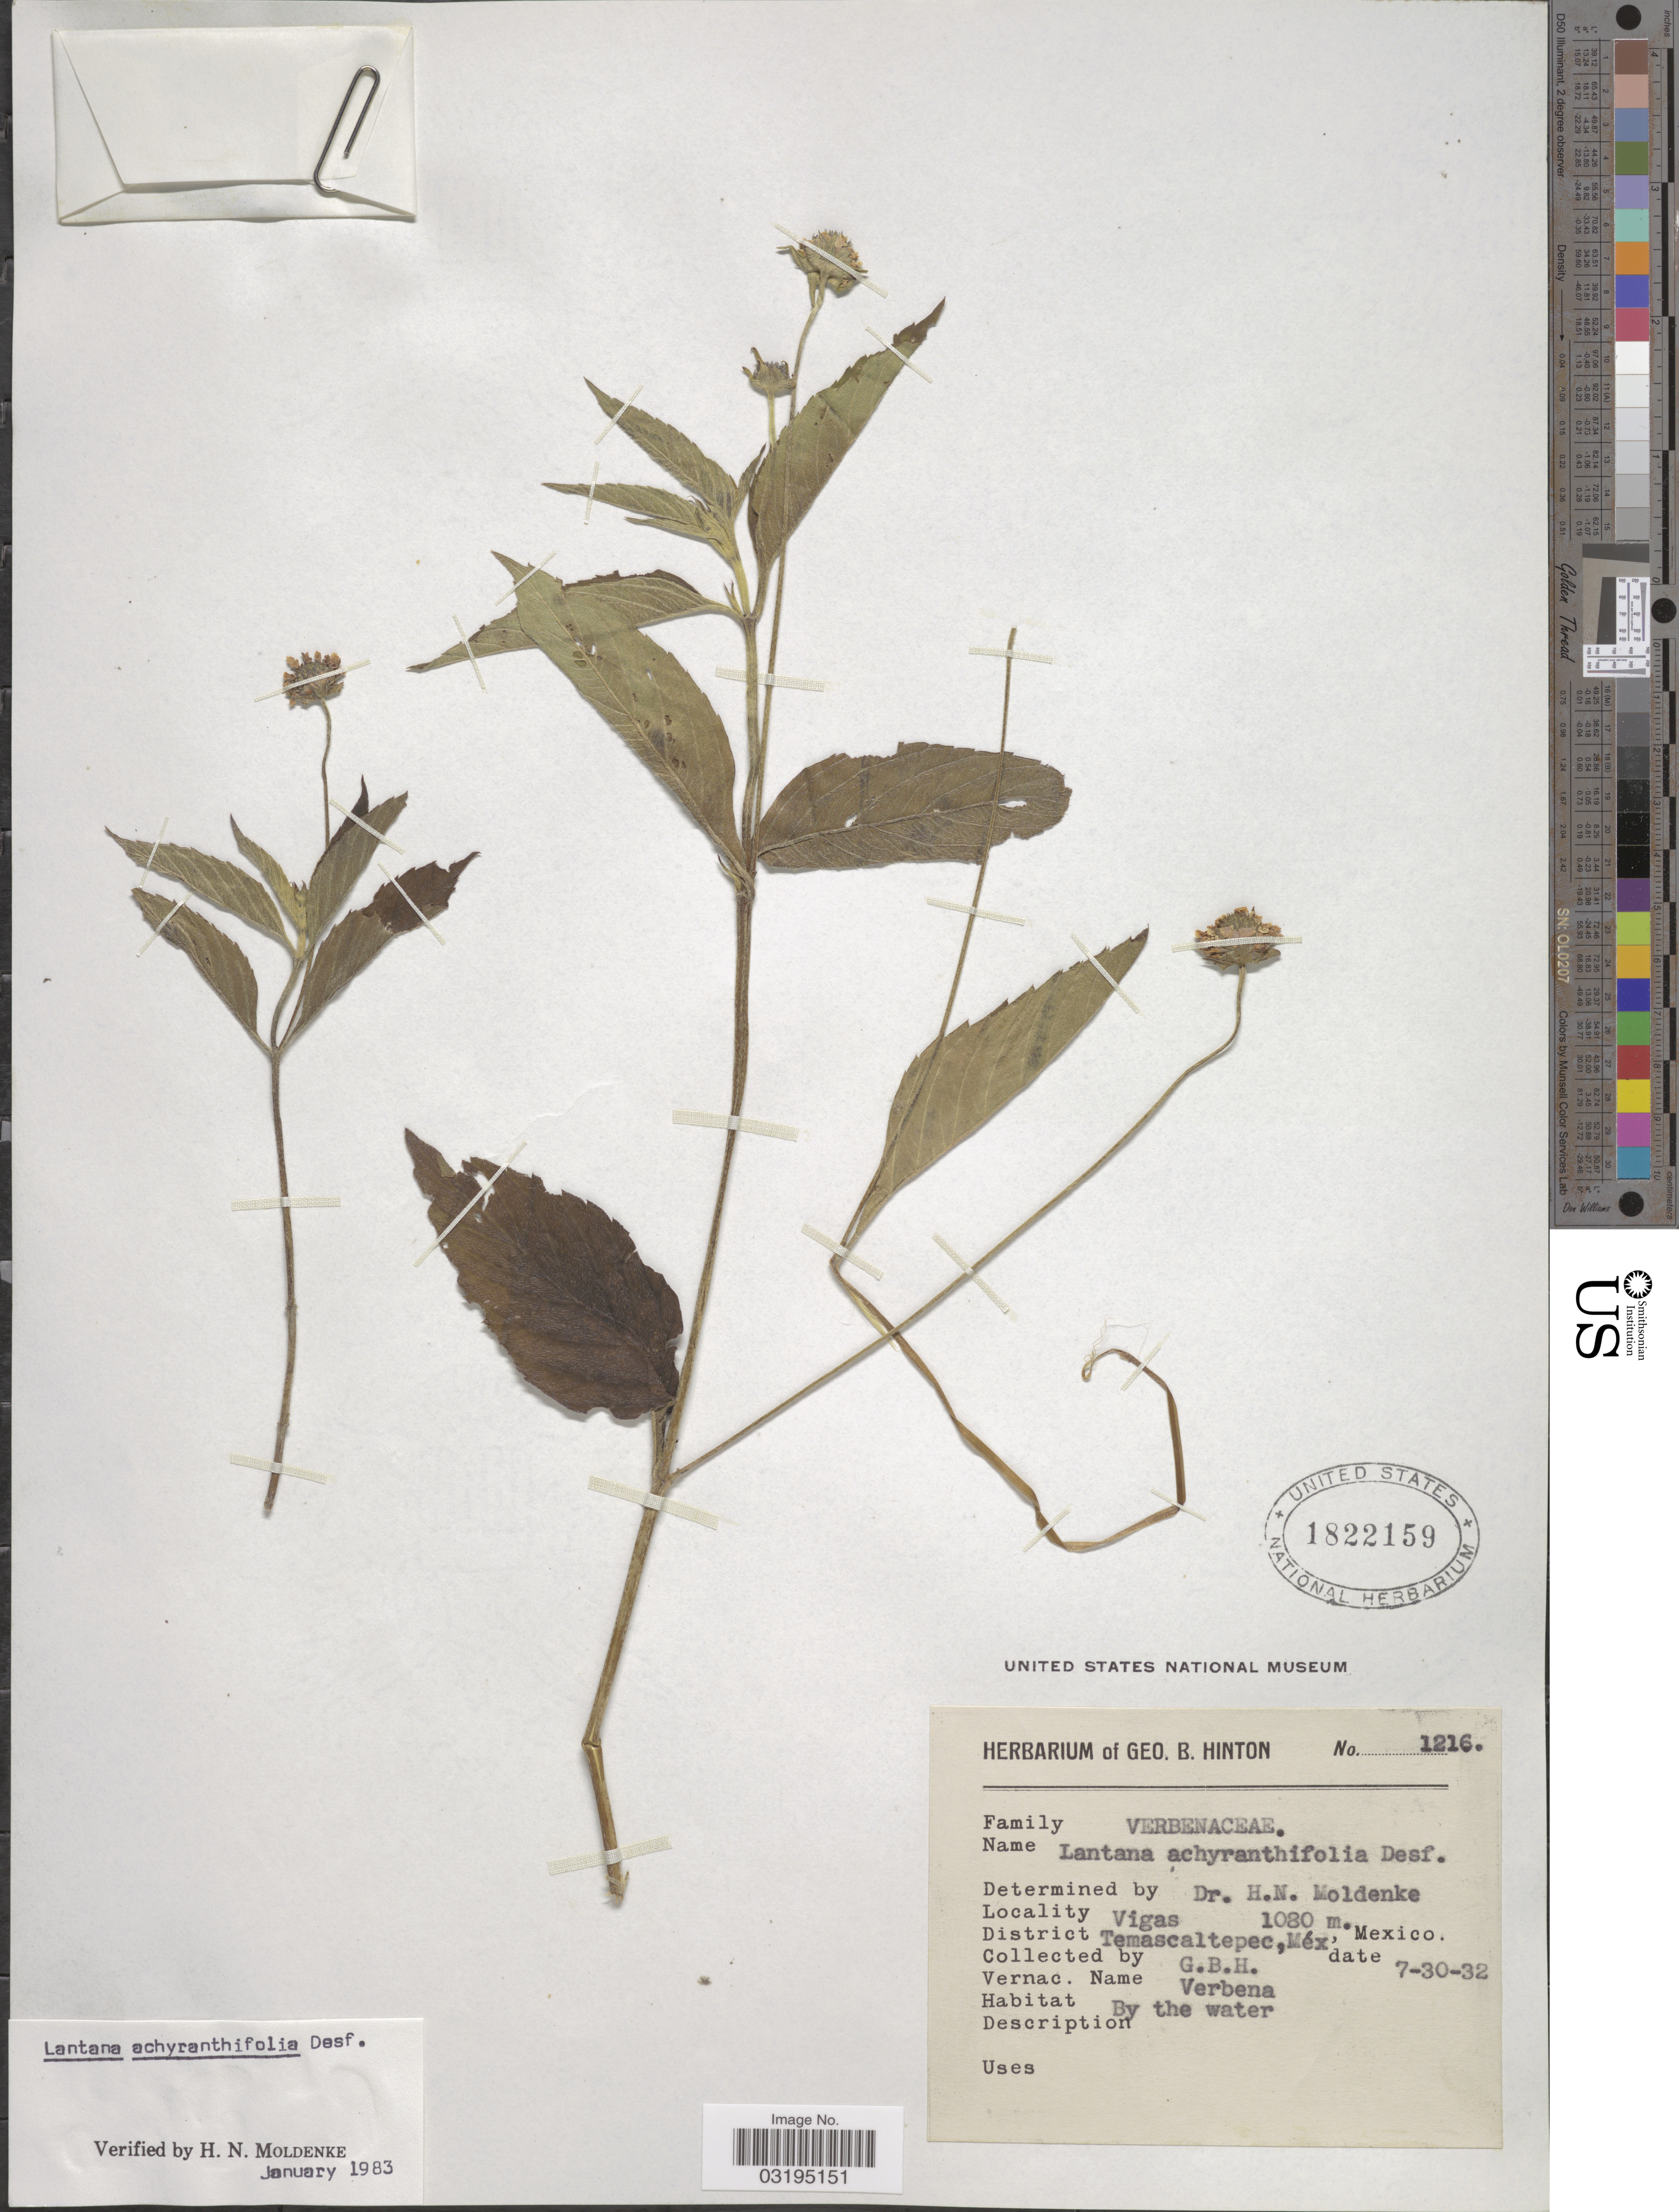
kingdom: Plantae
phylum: Tracheophyta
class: Magnoliopsida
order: Lamiales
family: Verbenaceae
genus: Lantana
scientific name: Lantana achyranthifolia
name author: Desf.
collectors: G. B. Hinton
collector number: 1216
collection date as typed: Transcribed d/m/y: 30/7/32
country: Mexico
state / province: México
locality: Vigas. District Temascaltepec.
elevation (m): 1080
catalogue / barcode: US 1822159